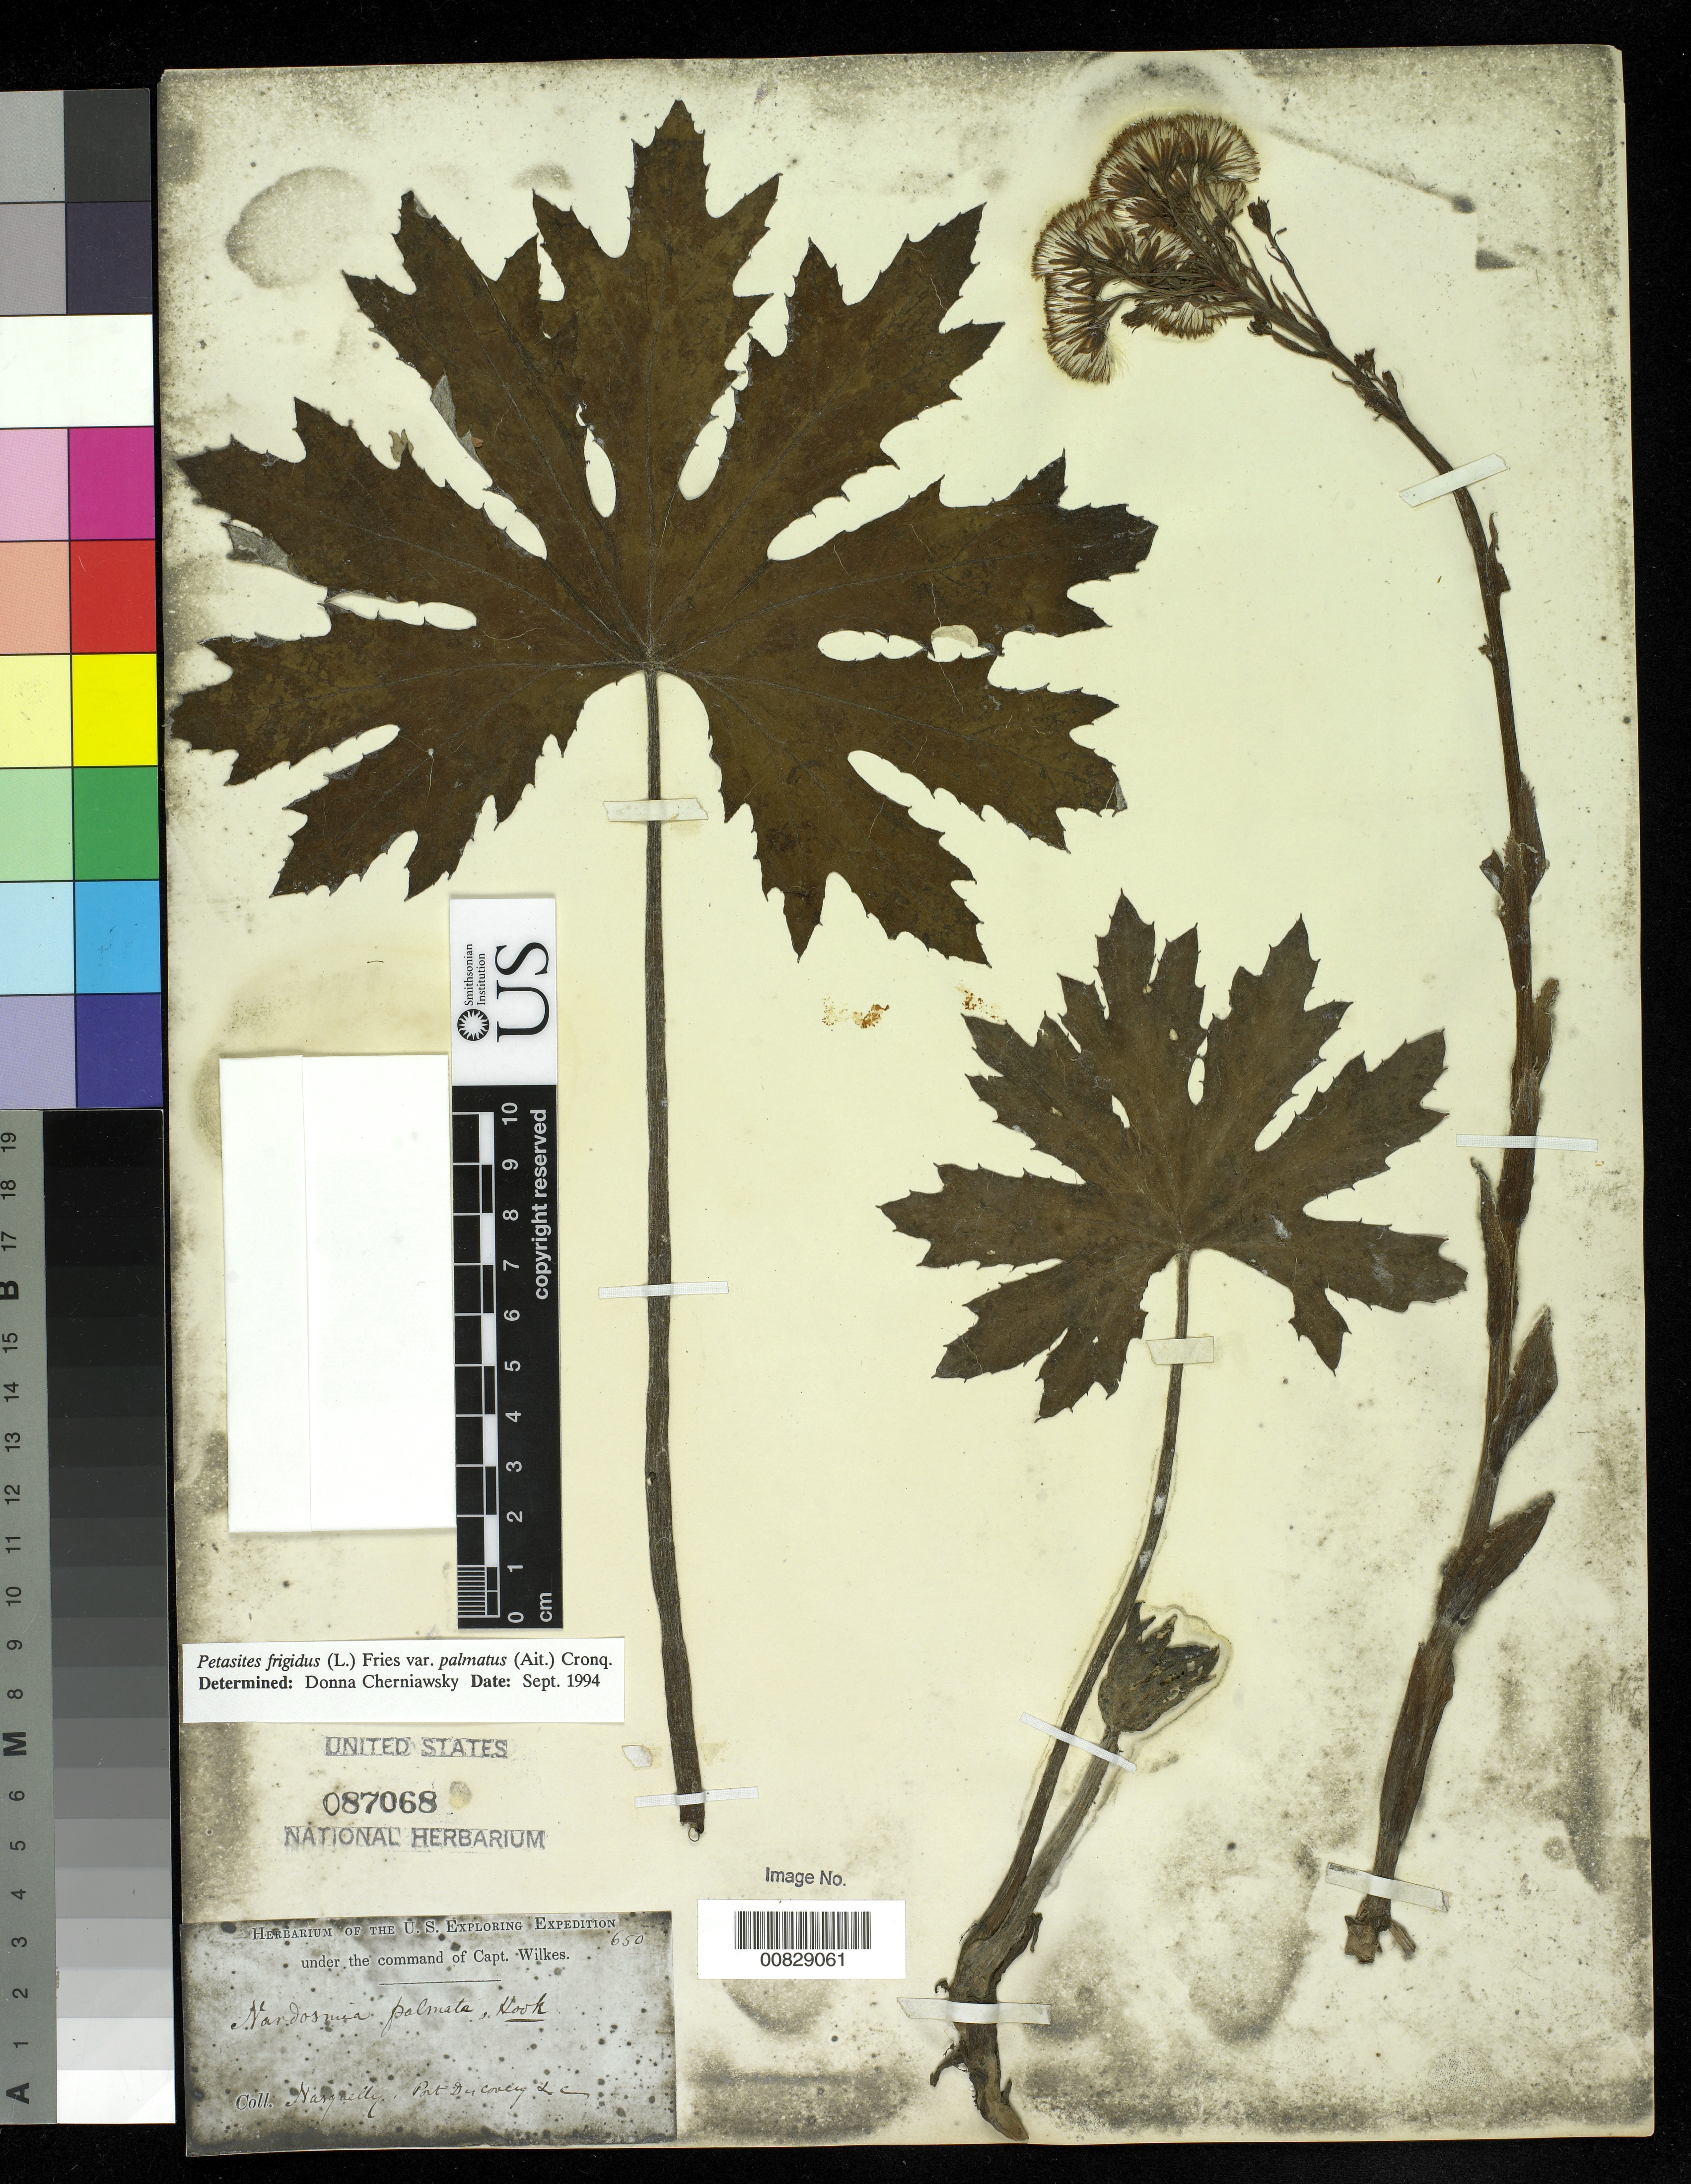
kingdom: Plantae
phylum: Tracheophyta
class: Magnoliopsida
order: Asterales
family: Asteraceae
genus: Petasites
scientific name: Petasites frigidus var. palmatus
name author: (Aiton) Cronq.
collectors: Wilkes Explor. Exped.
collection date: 1838/1842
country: United States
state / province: Washington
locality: Nisqually, Port Discovery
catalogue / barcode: US 87068